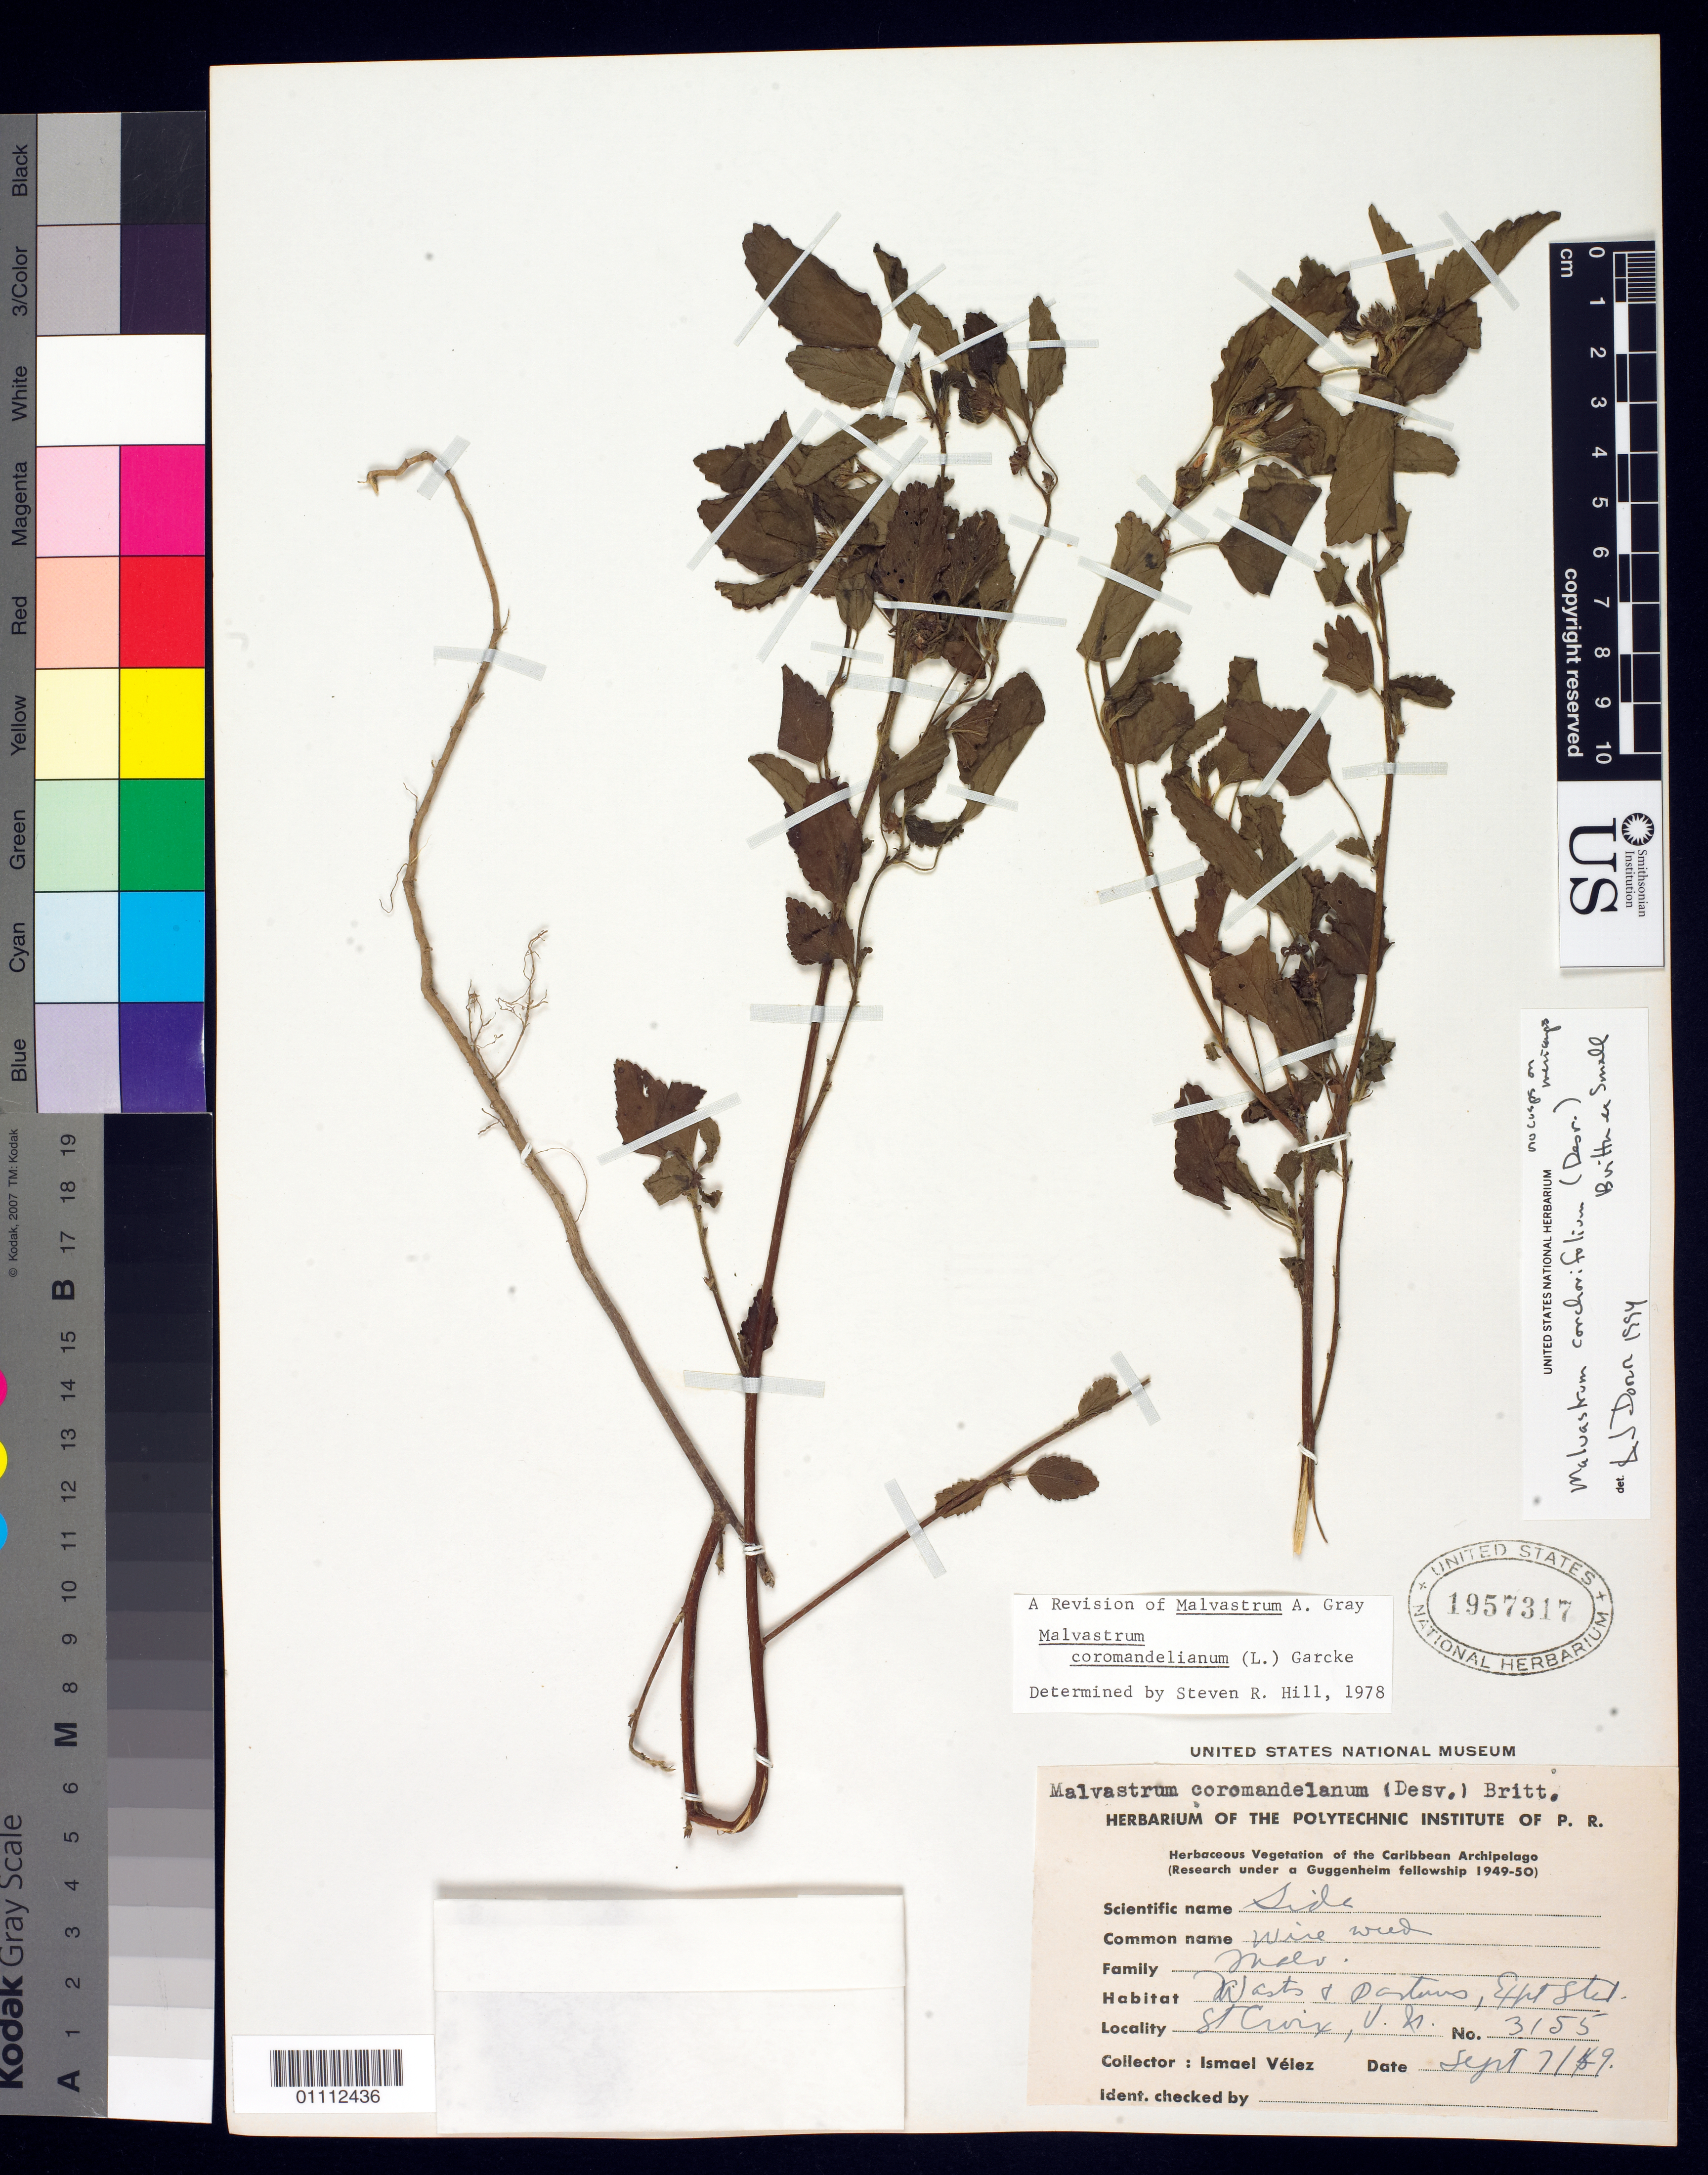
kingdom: Plantae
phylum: Tracheophyta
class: Magnoliopsida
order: Malvales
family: Malvaceae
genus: Malvastrum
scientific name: Malvastrum corchorifolium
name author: (Desr.) Britton ex Small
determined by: Dorr, L. J., (BOT), Smithsonian Institution - National Museum of Natural History (UNITED STATES)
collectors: I. Vélez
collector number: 3155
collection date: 1949-09-07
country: U.S. Virgin Islands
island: St. Croix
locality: St. Croix Exp. Station.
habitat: Wastes and pastures.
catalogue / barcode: US 1957317